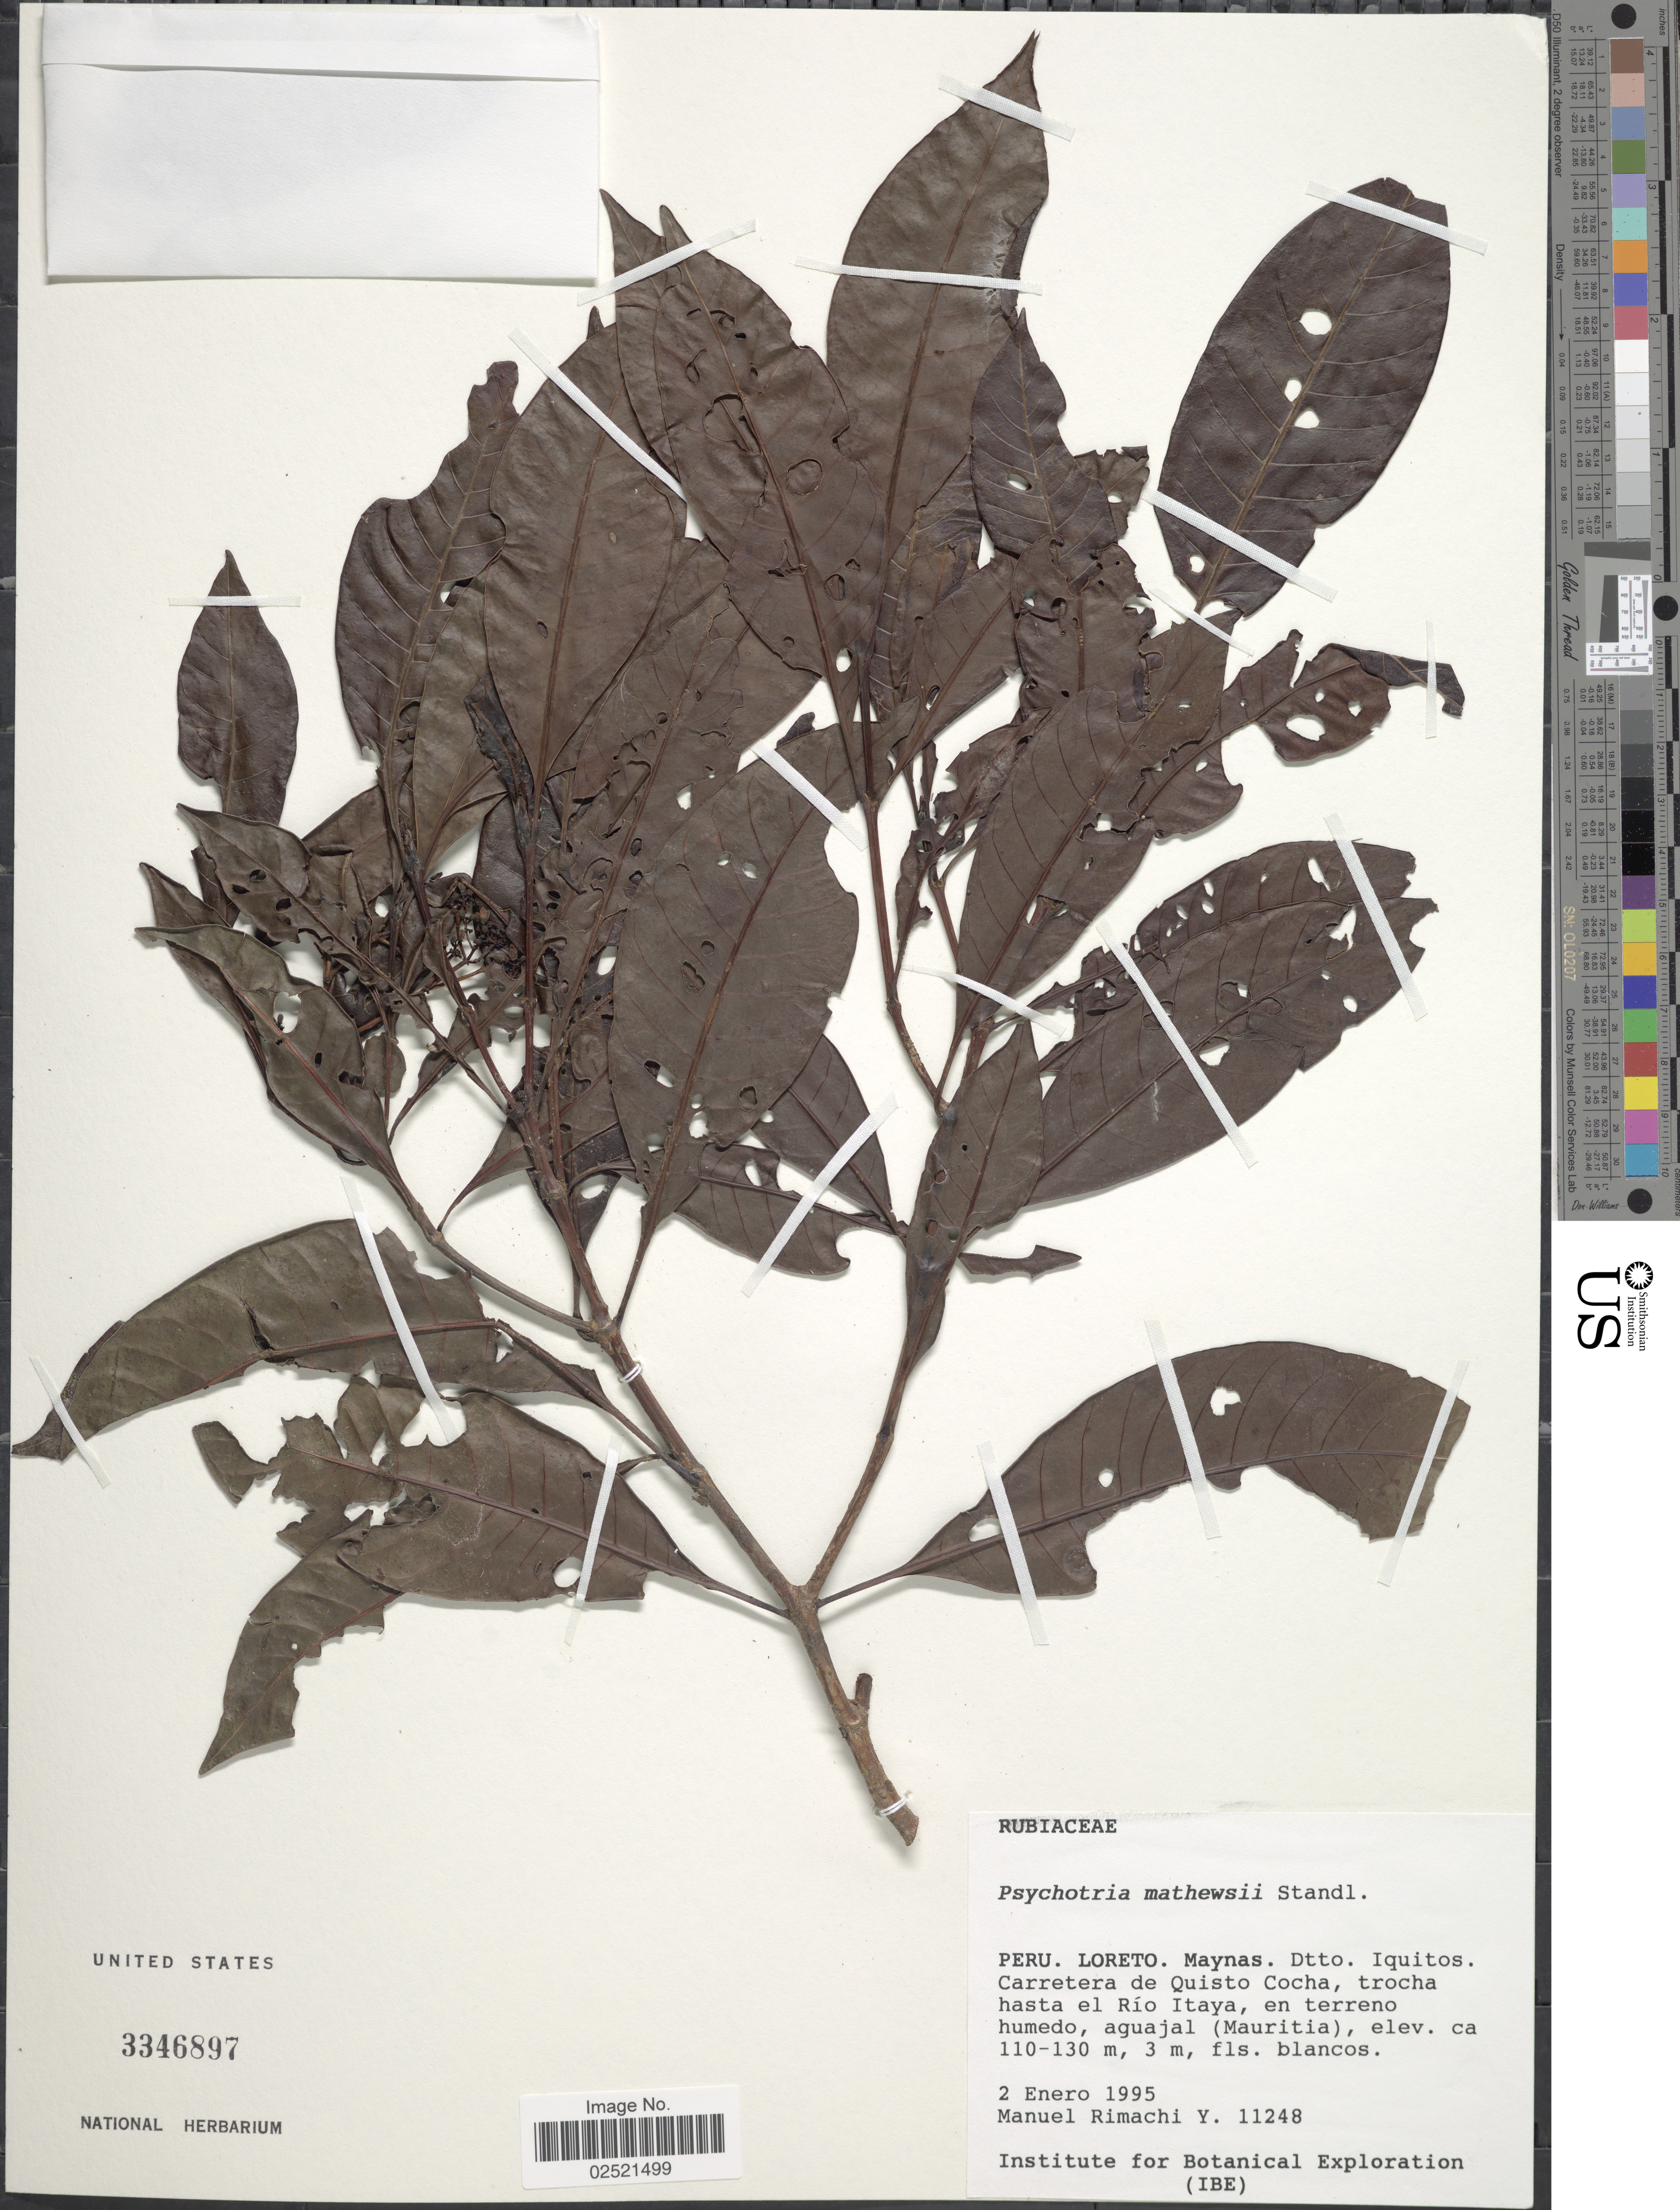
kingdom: Plantae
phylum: Tracheophyta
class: Magnoliopsida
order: Gentianales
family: Rubiaceae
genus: Psychotria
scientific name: Psychotria mathewsii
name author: Standl.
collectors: M. Rimachi Y.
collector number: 11248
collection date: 1995-01-02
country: Peru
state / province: Loreto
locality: Maynas, Dtto. Iquitos, Carretera de Quisto Cocha, trocha hasta el Rio Itaya, en terreno humedo.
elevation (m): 110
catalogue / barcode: US 3346897